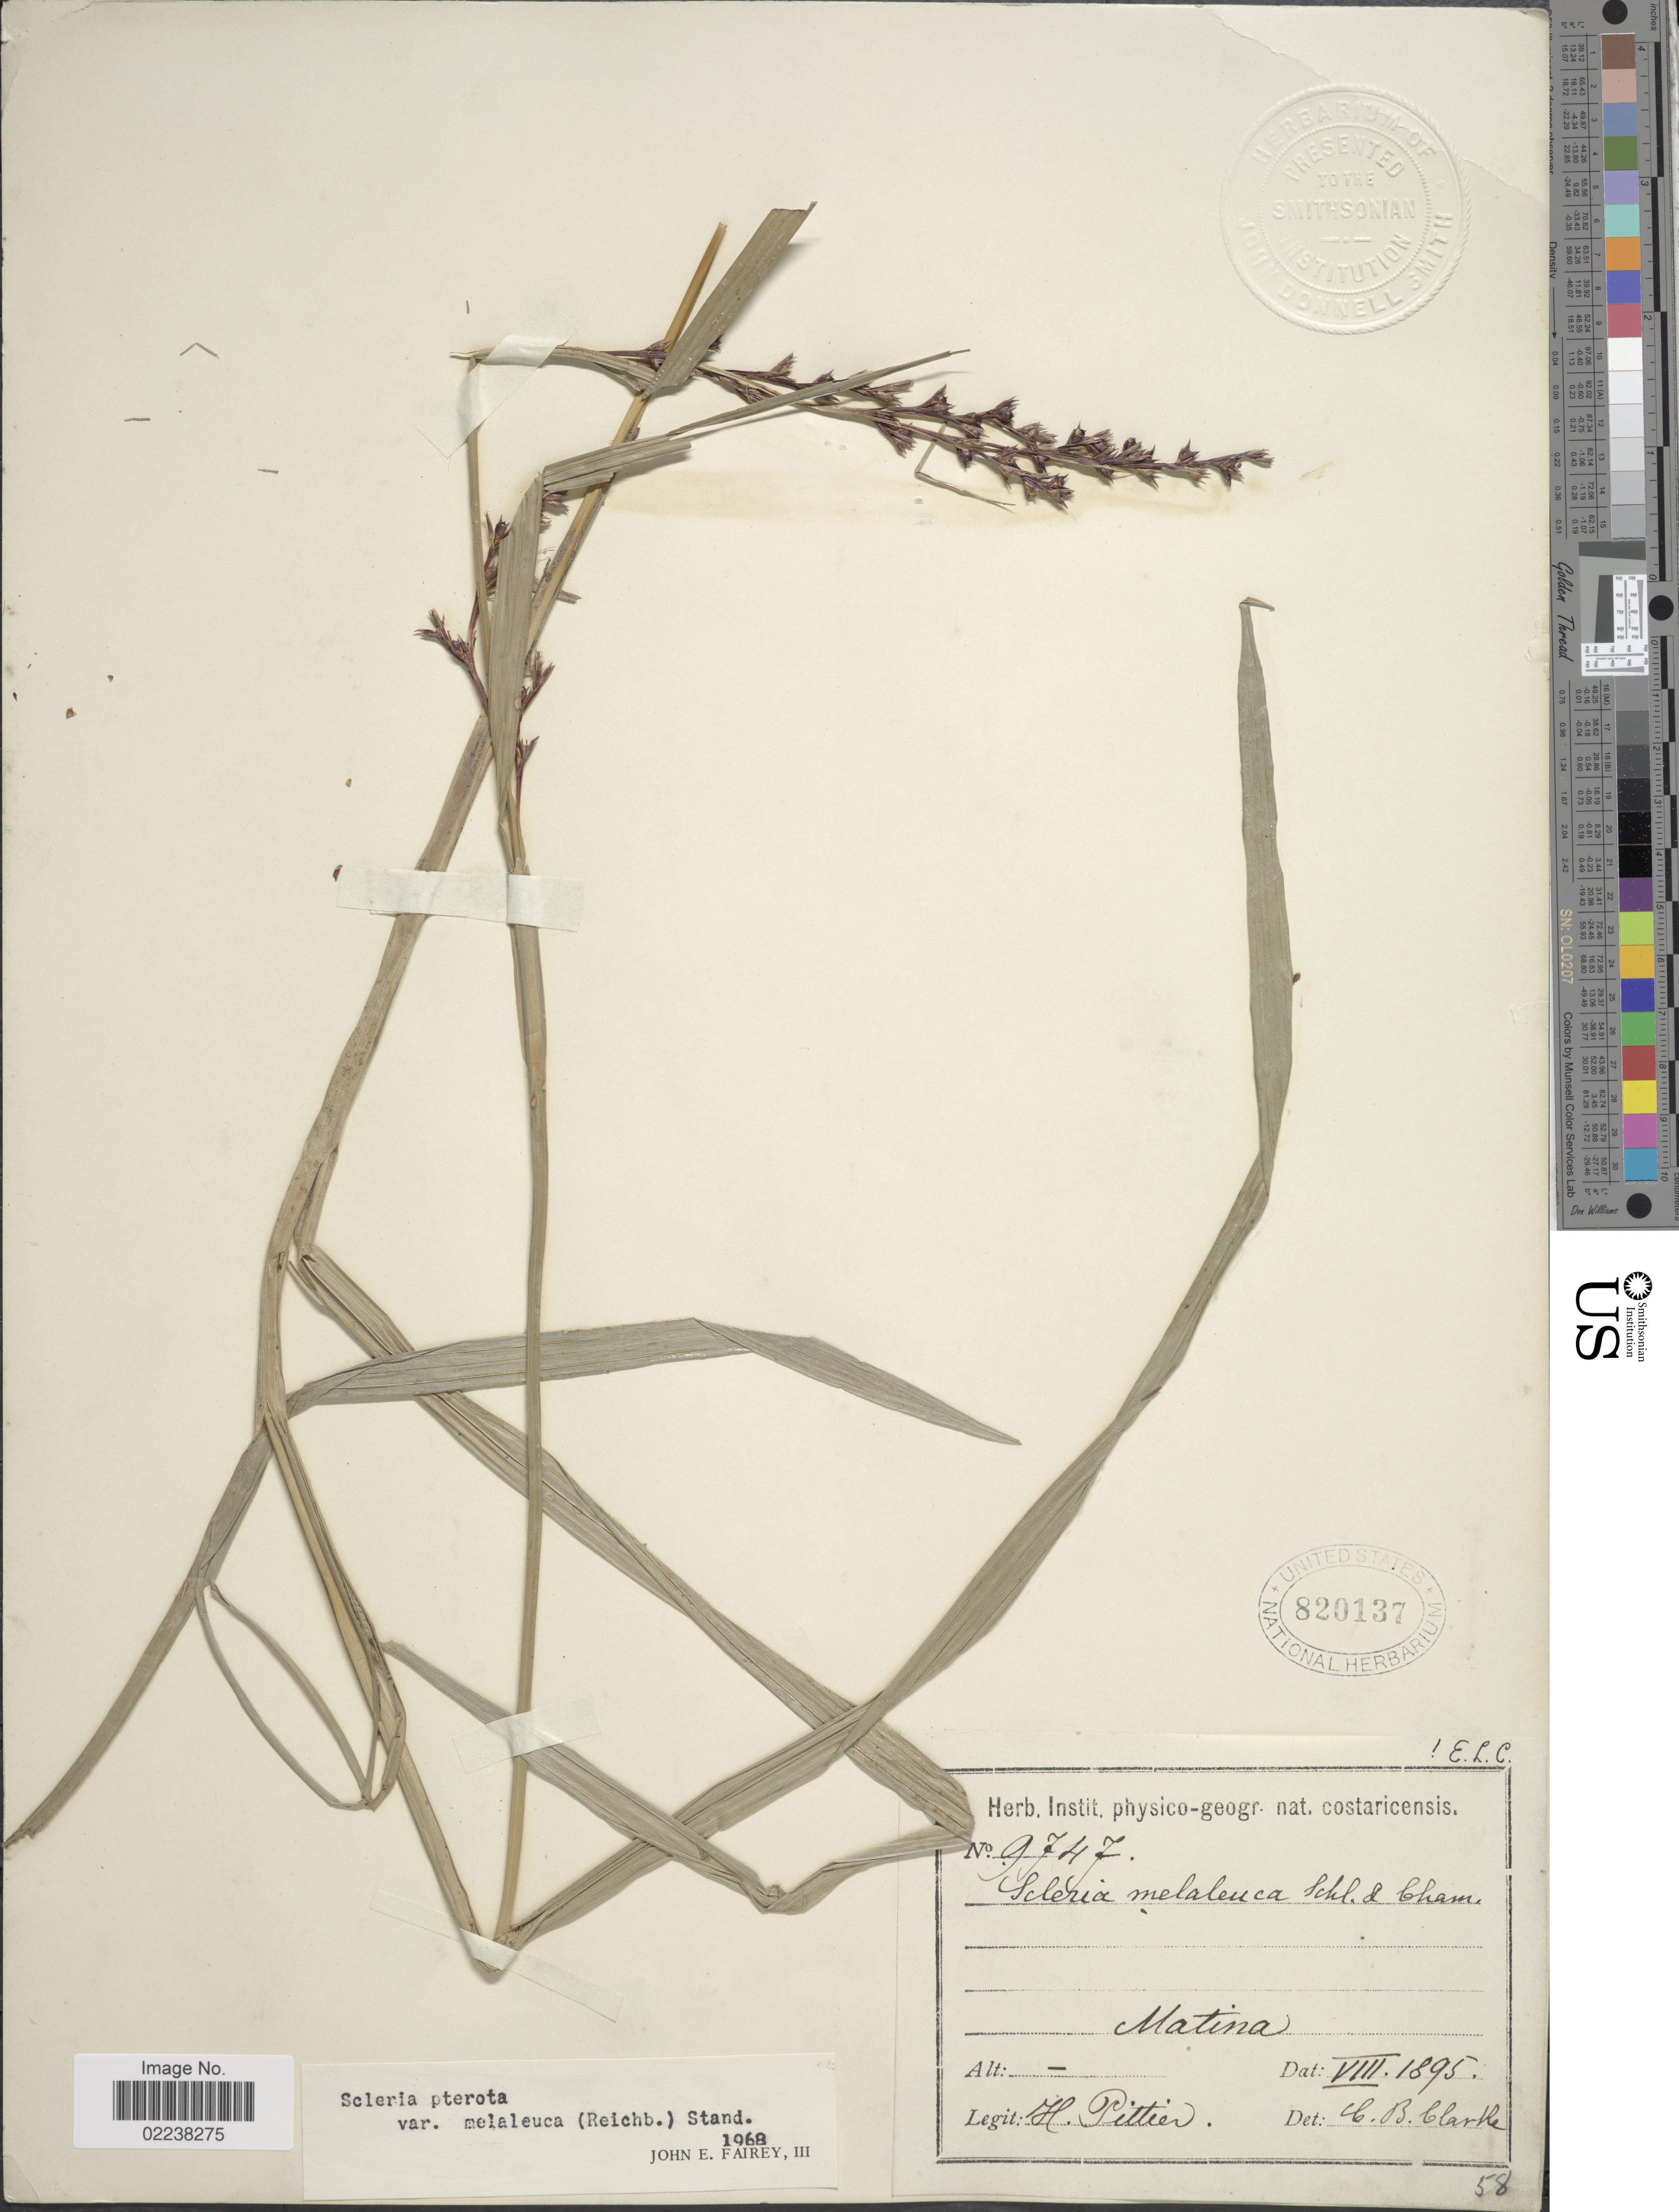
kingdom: Plantae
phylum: Tracheophyta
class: Liliopsida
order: Poales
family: Cyperaceae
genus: Scleria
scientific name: Scleria gaertneri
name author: Raddi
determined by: Strong, Mark T., (BOT), Smithsonian Institution - National Museum of Natural History (UNITED STATES)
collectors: H. F. Pittier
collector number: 9747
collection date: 1895-08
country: Costa Rica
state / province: Limón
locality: Matina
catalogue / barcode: US 820137